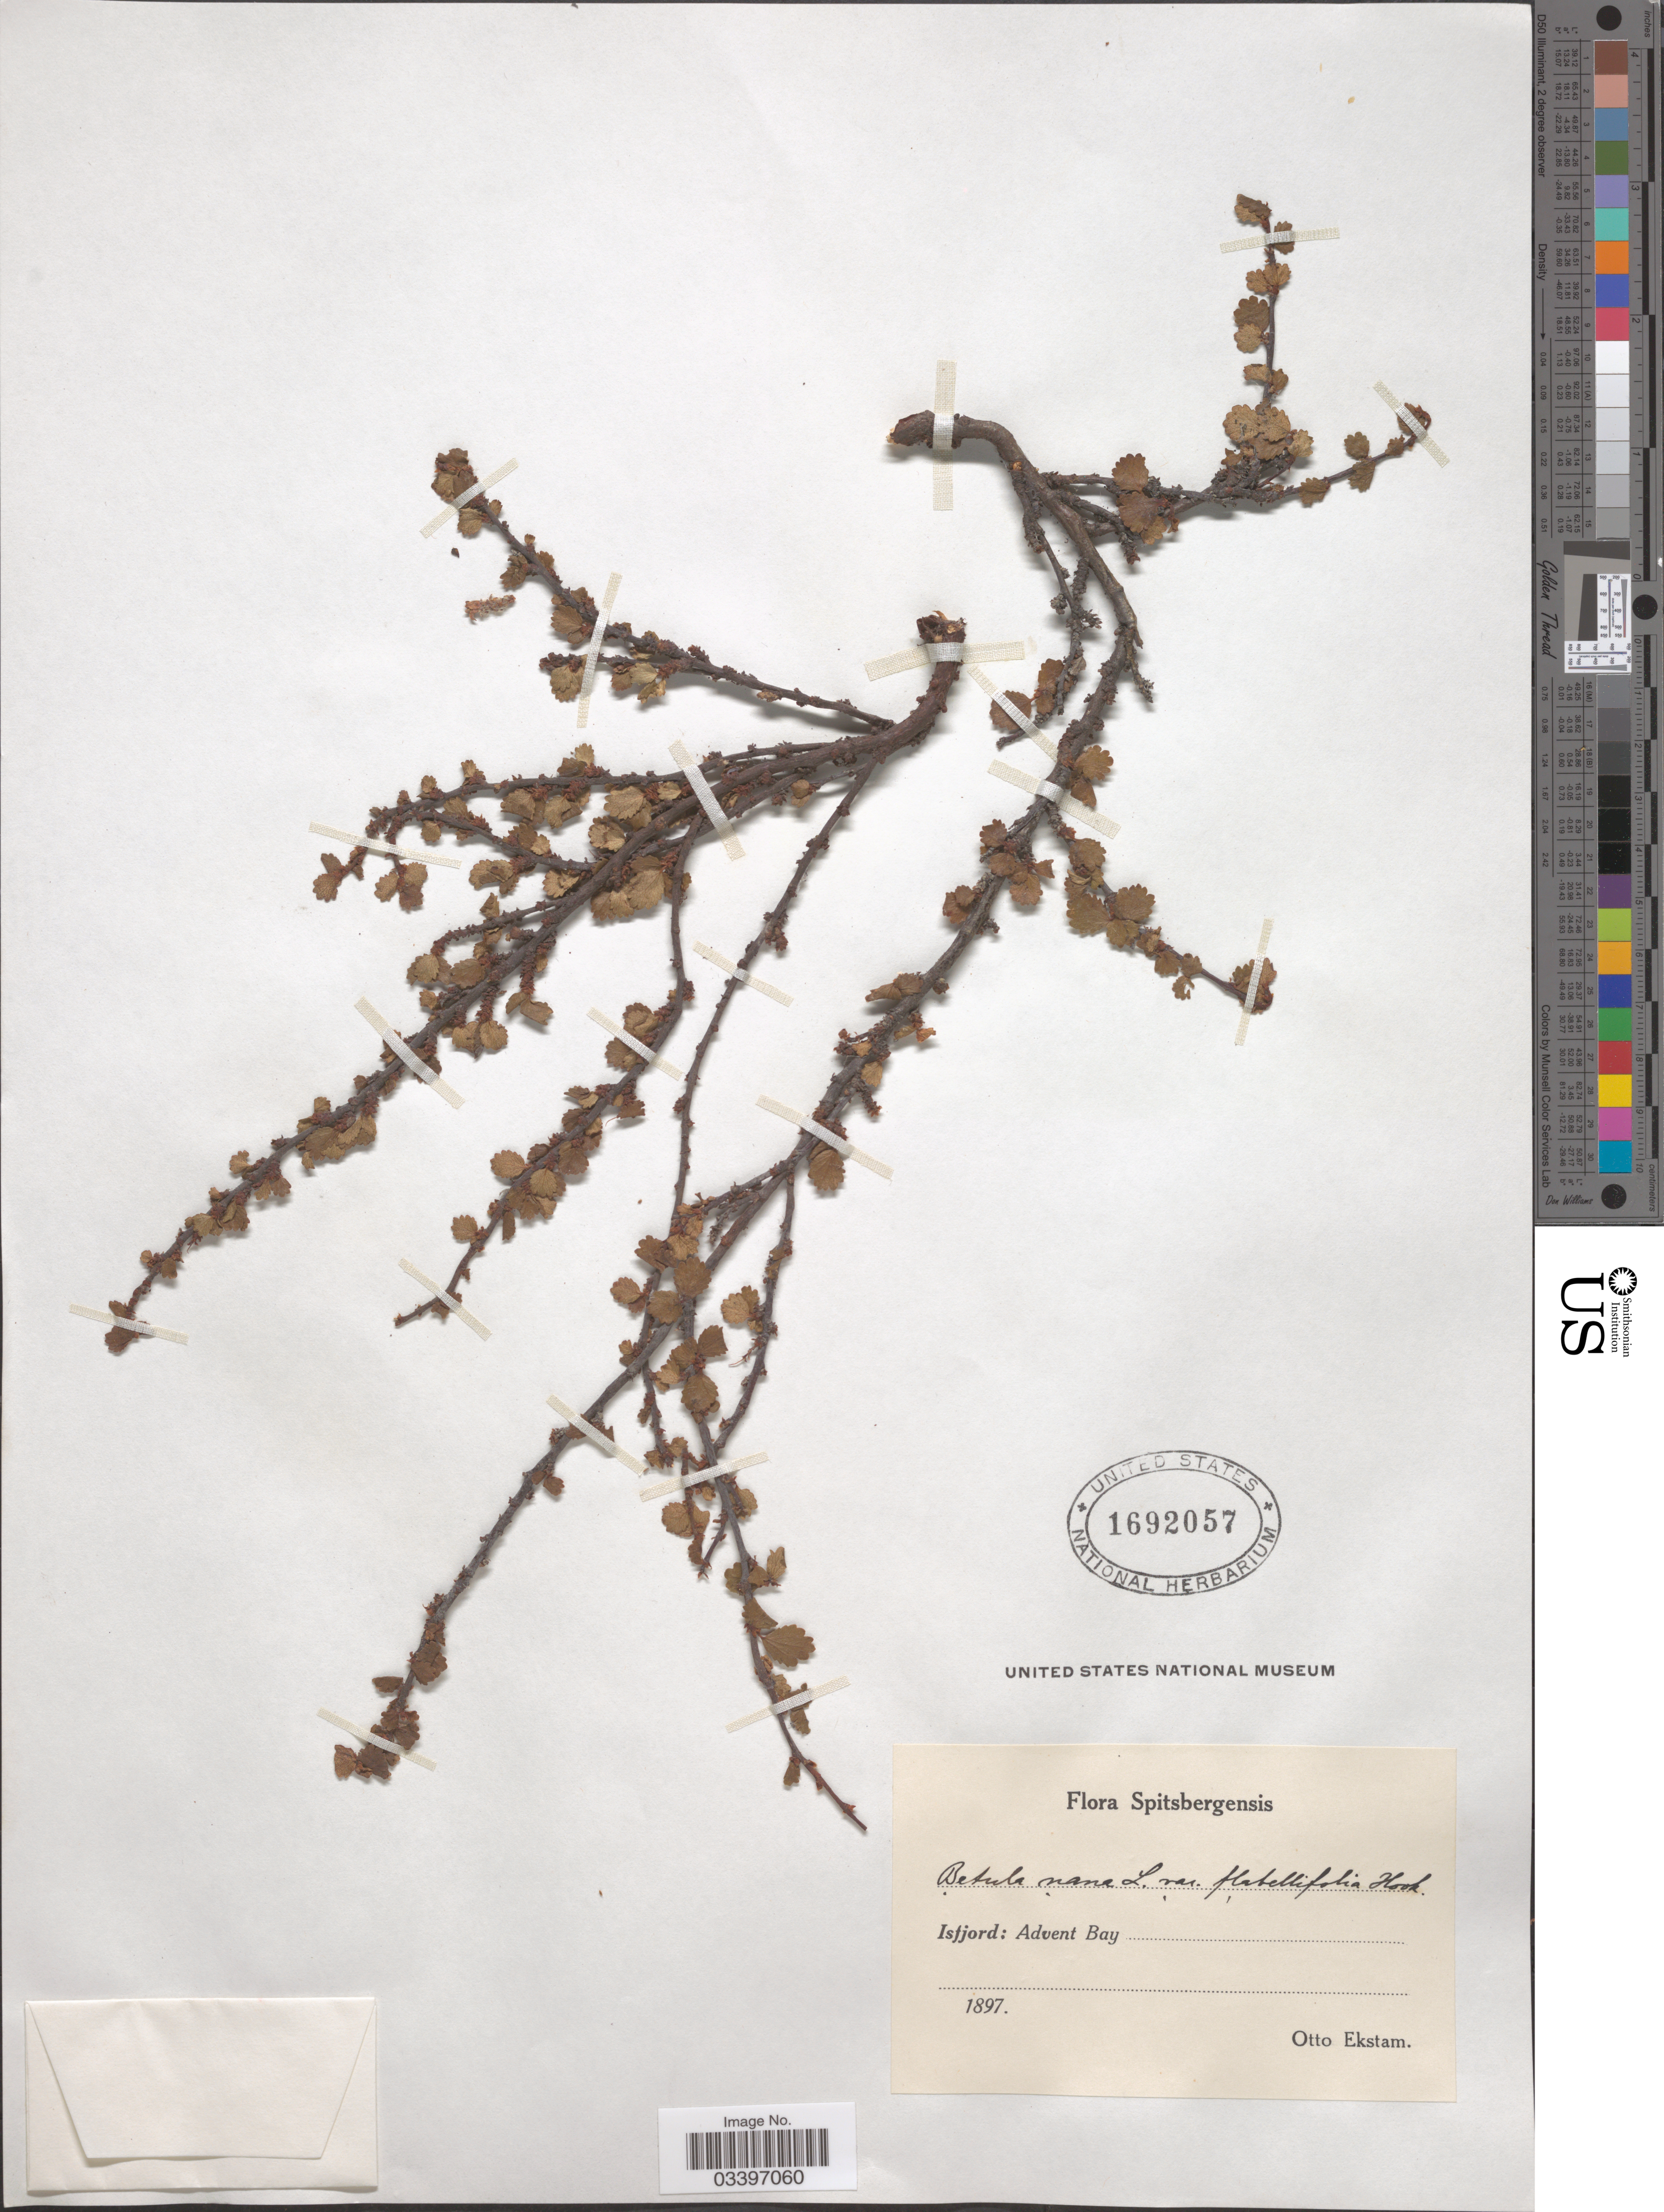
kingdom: Plantae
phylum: Tracheophyta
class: Magnoliopsida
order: Fagales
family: Betulaceae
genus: Betula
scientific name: Betula nana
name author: L.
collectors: O. Ekstam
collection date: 1897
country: Norway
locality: Spitsbergensis. Isfjord: Advent Bay.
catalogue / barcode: US 1692057